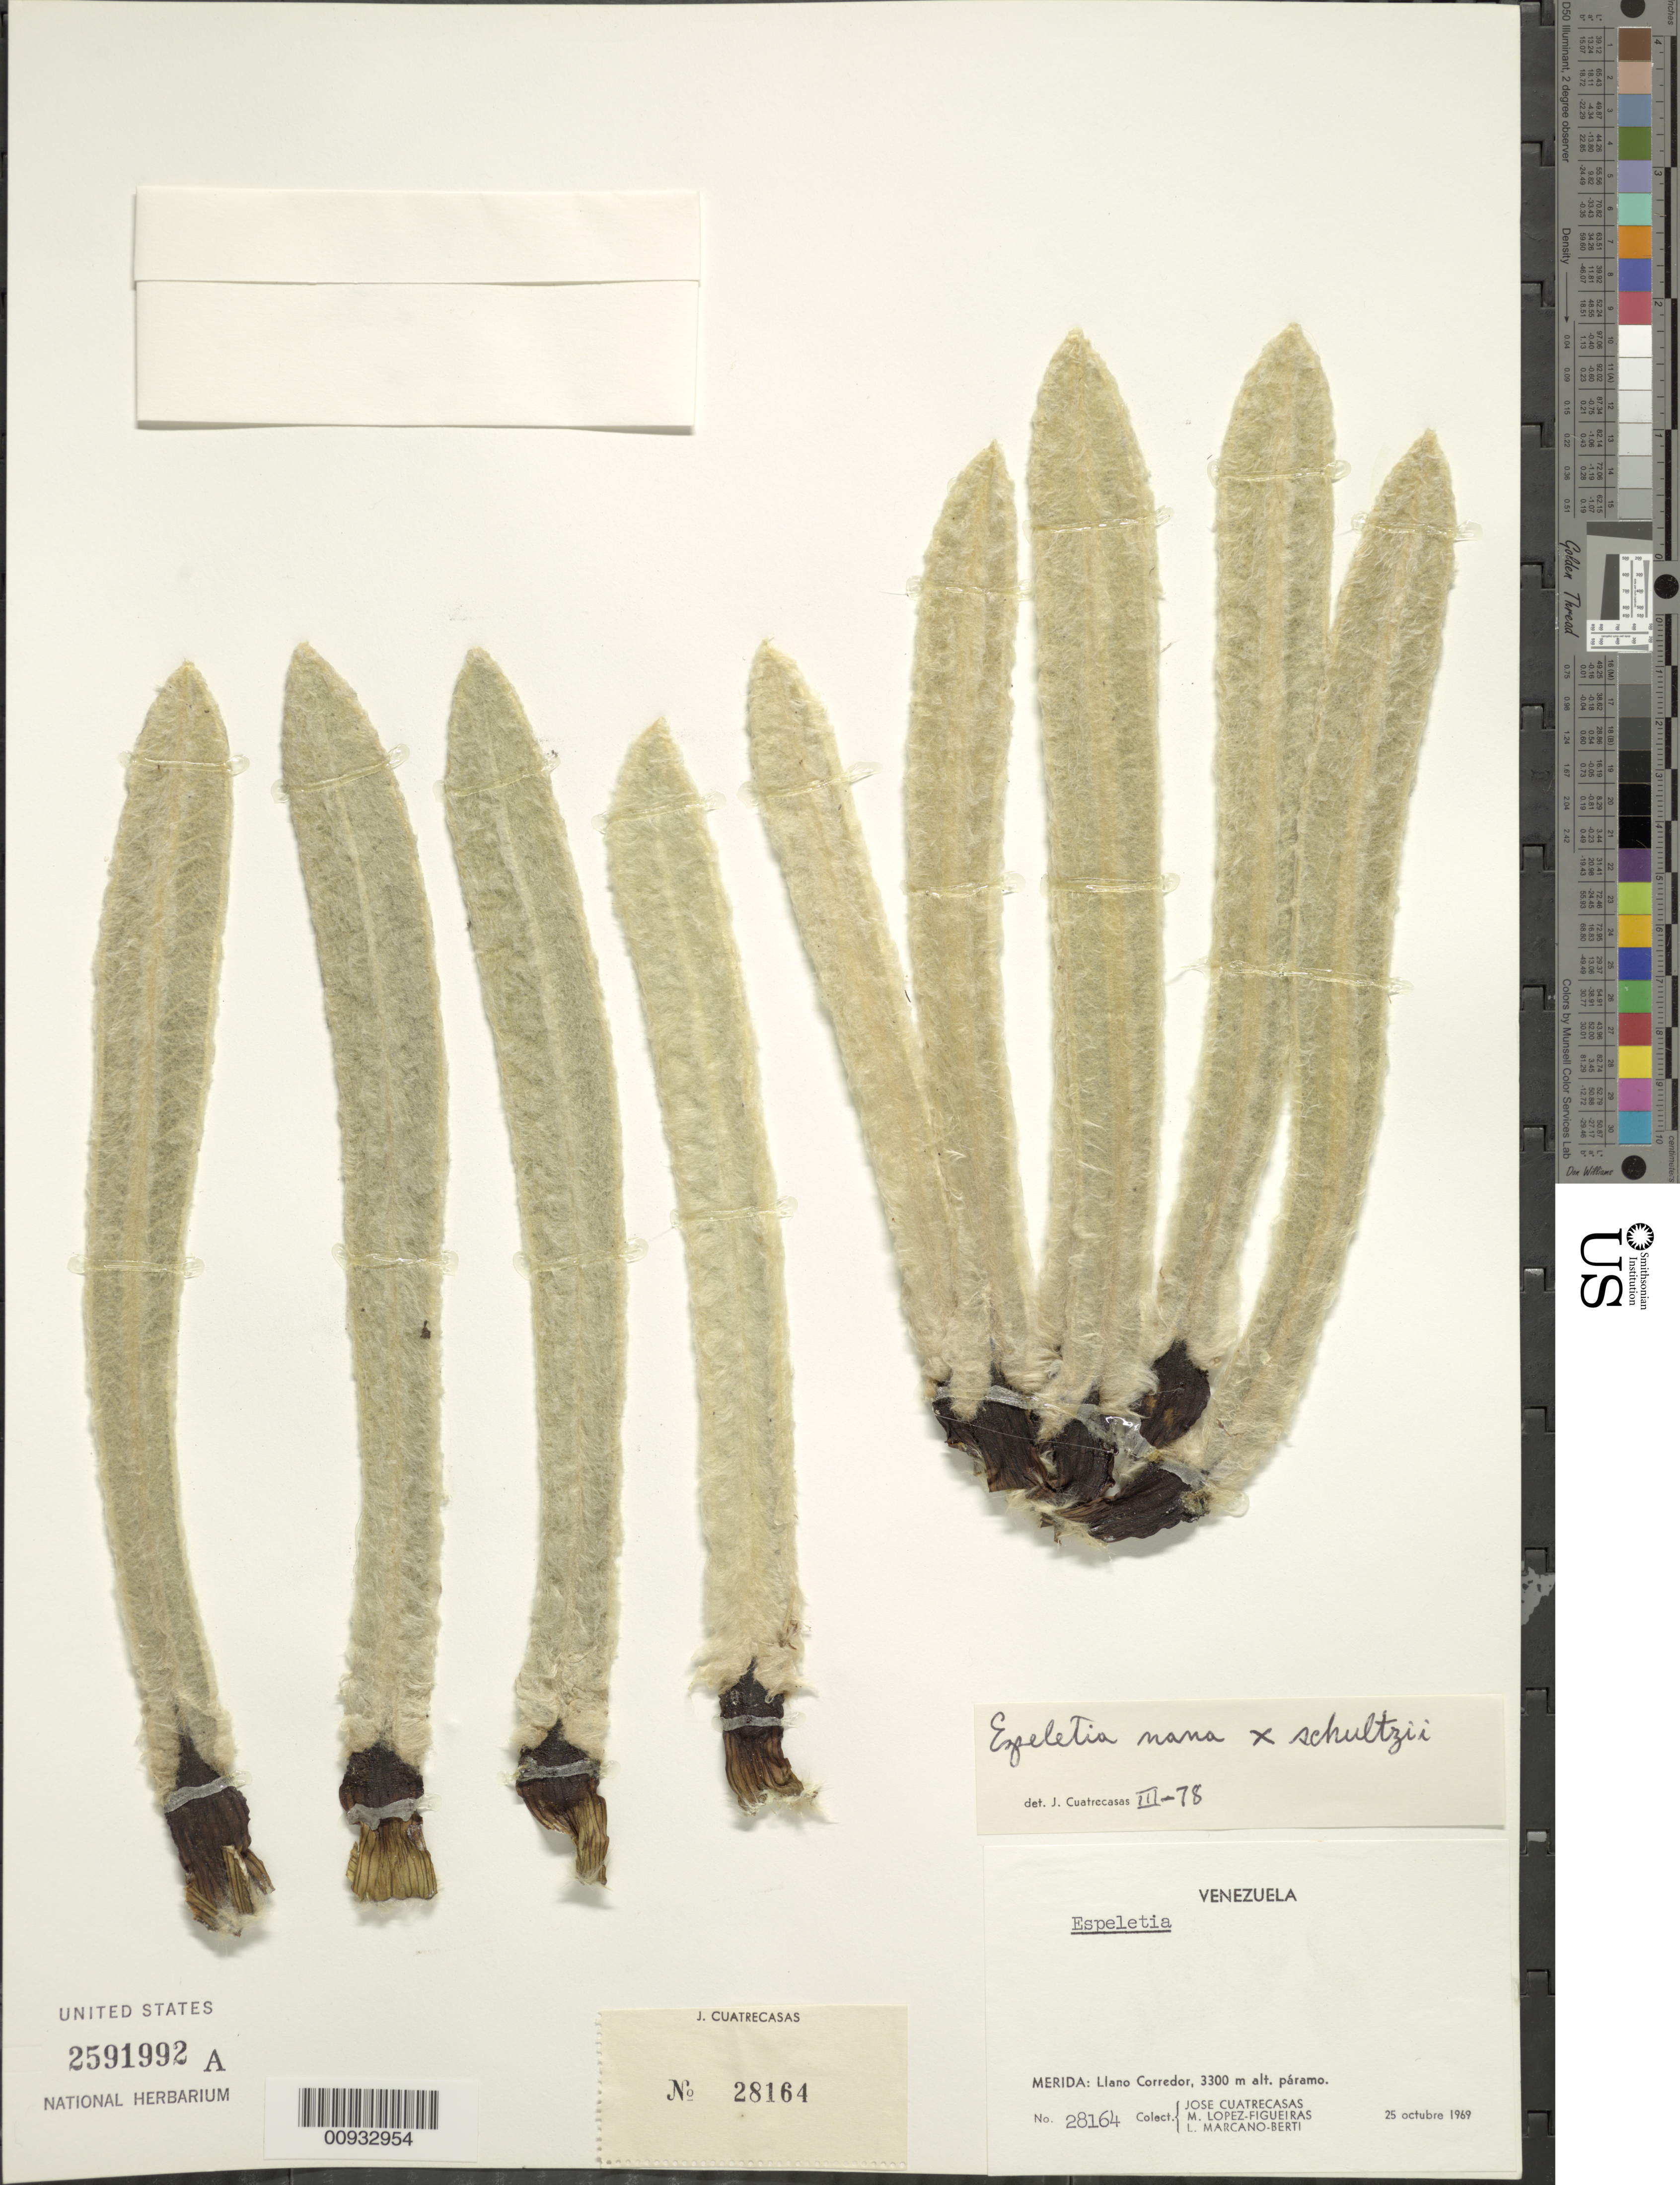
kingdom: Plantae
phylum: Tracheophyta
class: Magnoliopsida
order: Asterales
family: Asteraceae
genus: Espeletia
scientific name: Espeletia nana x E. schultzii Wedd.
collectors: J. Cuatrecasas, M. Lopéz-F. & L. Marcano-Berti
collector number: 28164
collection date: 1969-10-25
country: Venezuela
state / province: Mérida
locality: Llano Corredor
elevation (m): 3300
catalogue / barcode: US 2591992A